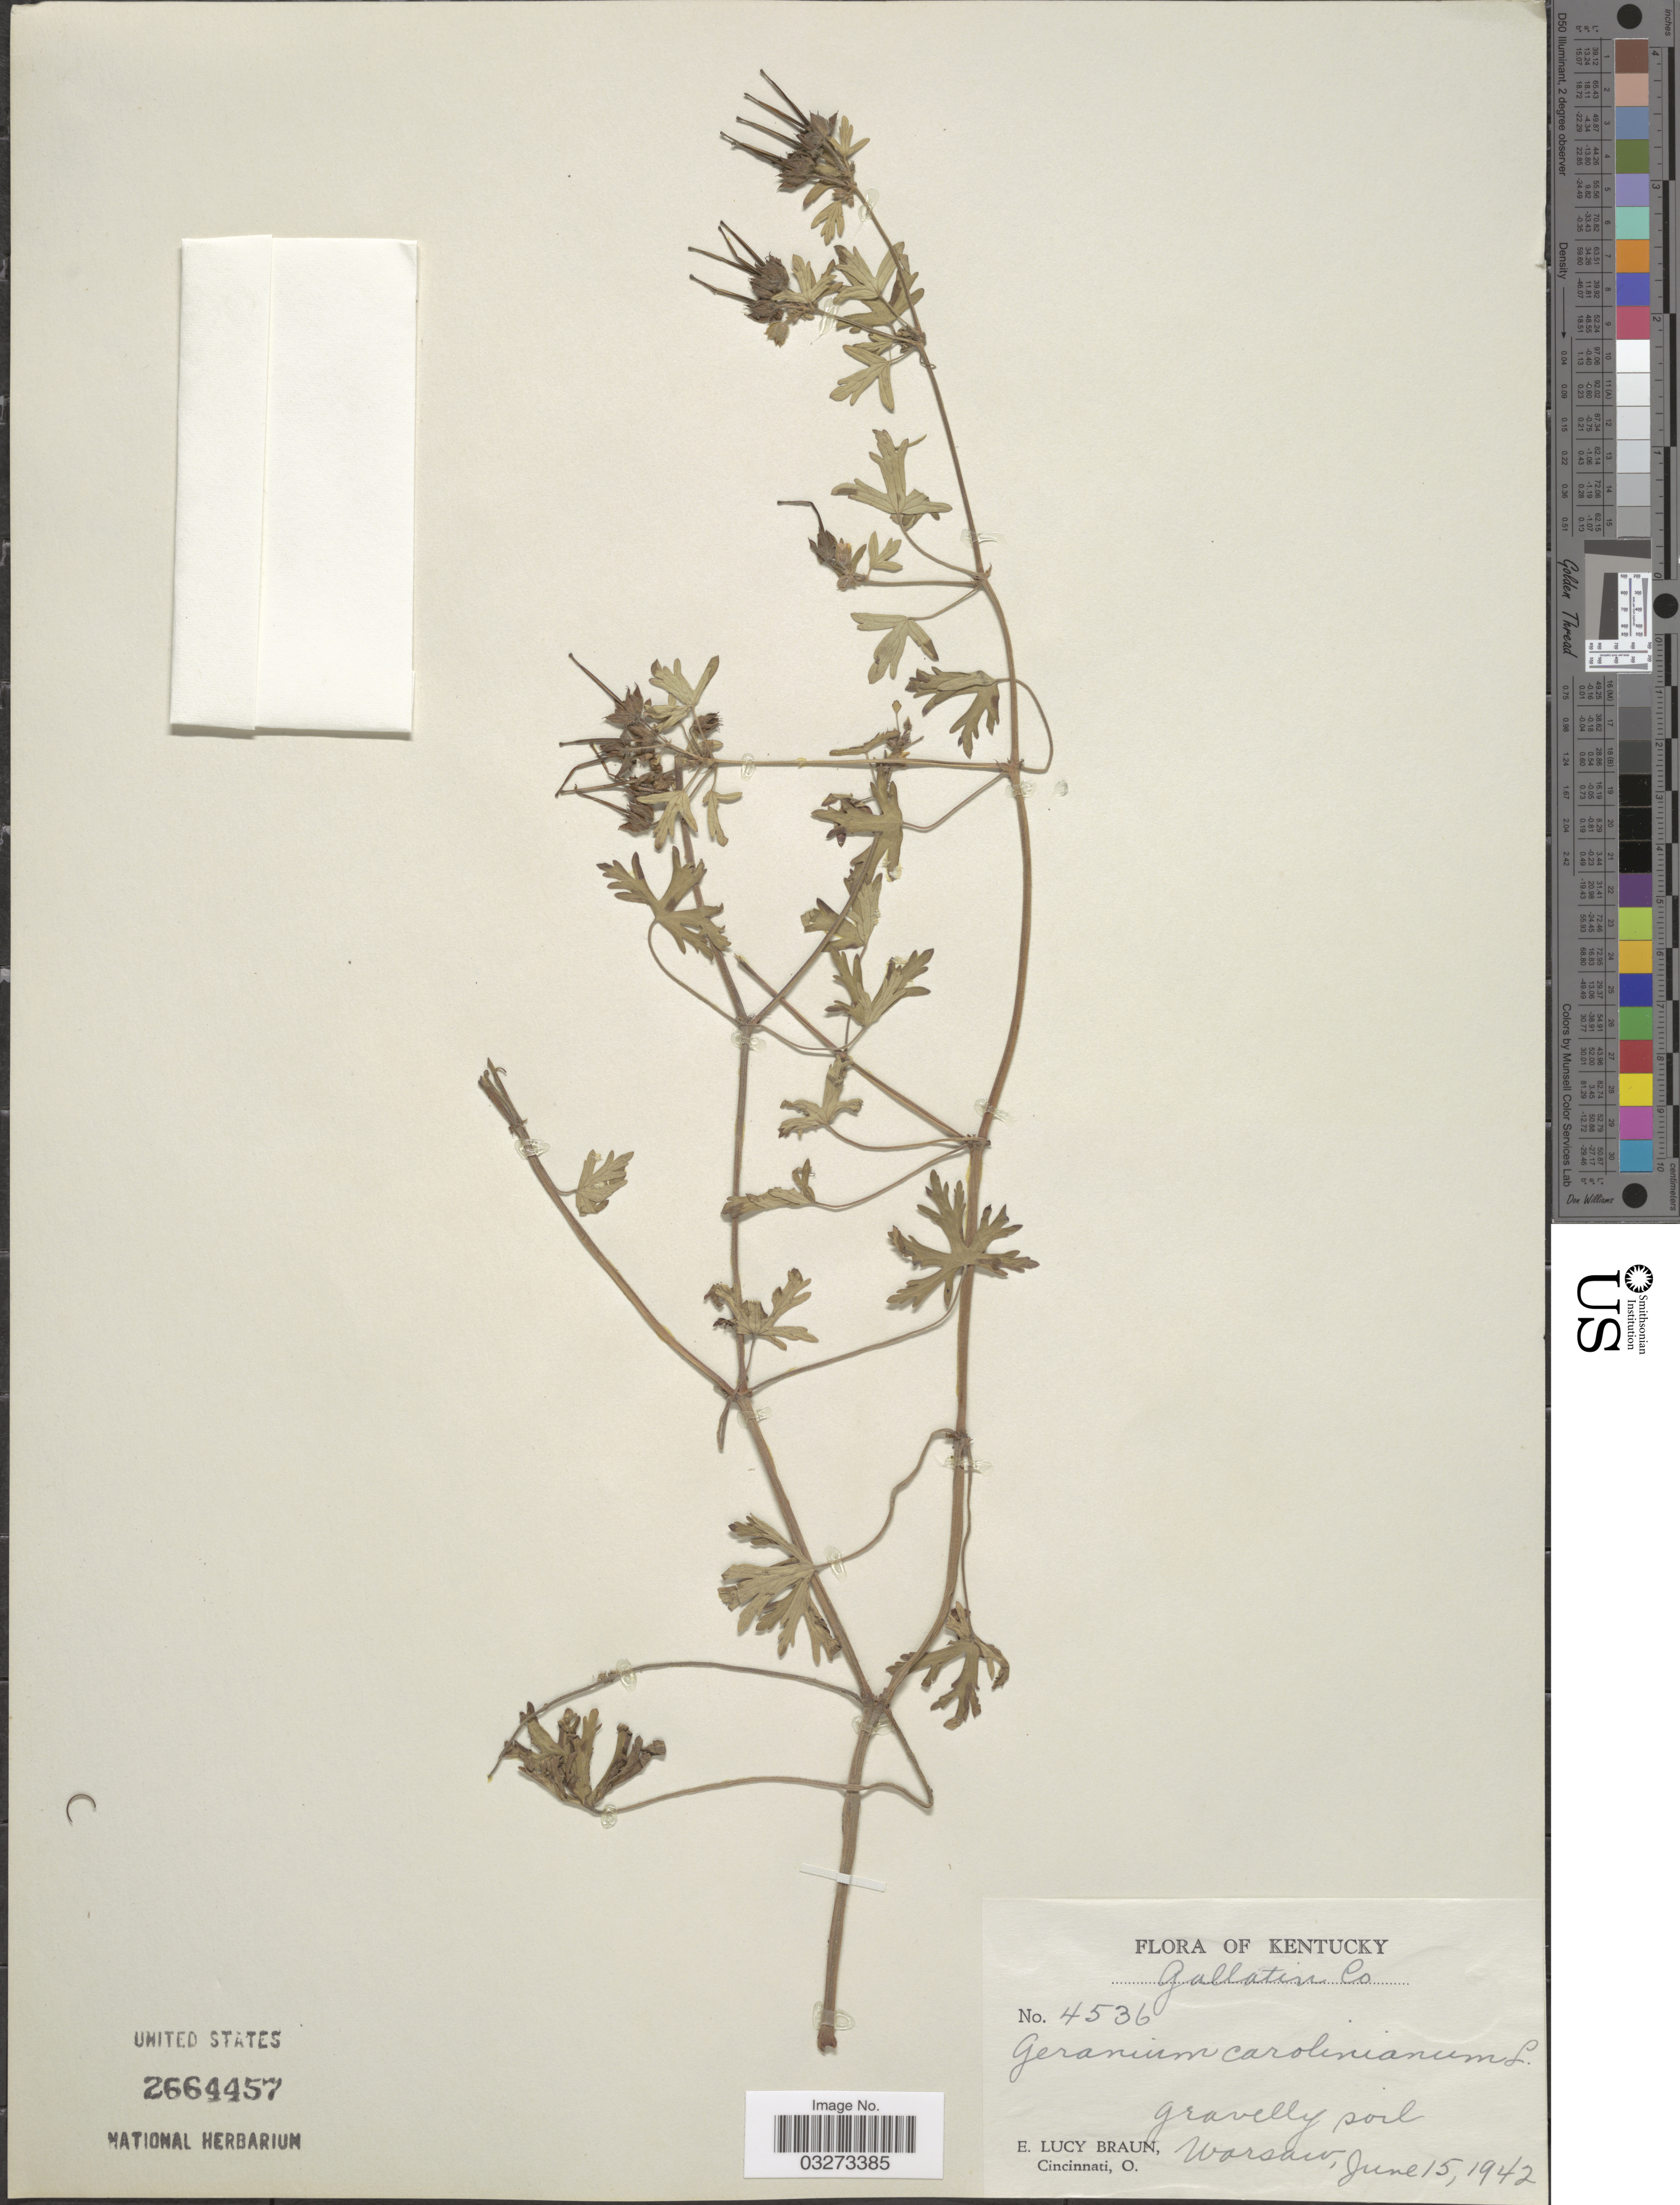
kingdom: Plantae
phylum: Tracheophyta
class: Magnoliopsida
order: Geraniales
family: Geraniaceae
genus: Geranium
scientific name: Geranium carolinianum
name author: L.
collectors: E. L. Braun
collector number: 4536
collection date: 1942-06-15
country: United States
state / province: Kentucky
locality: Gallatin Co. Warsaw.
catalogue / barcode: US 2664457